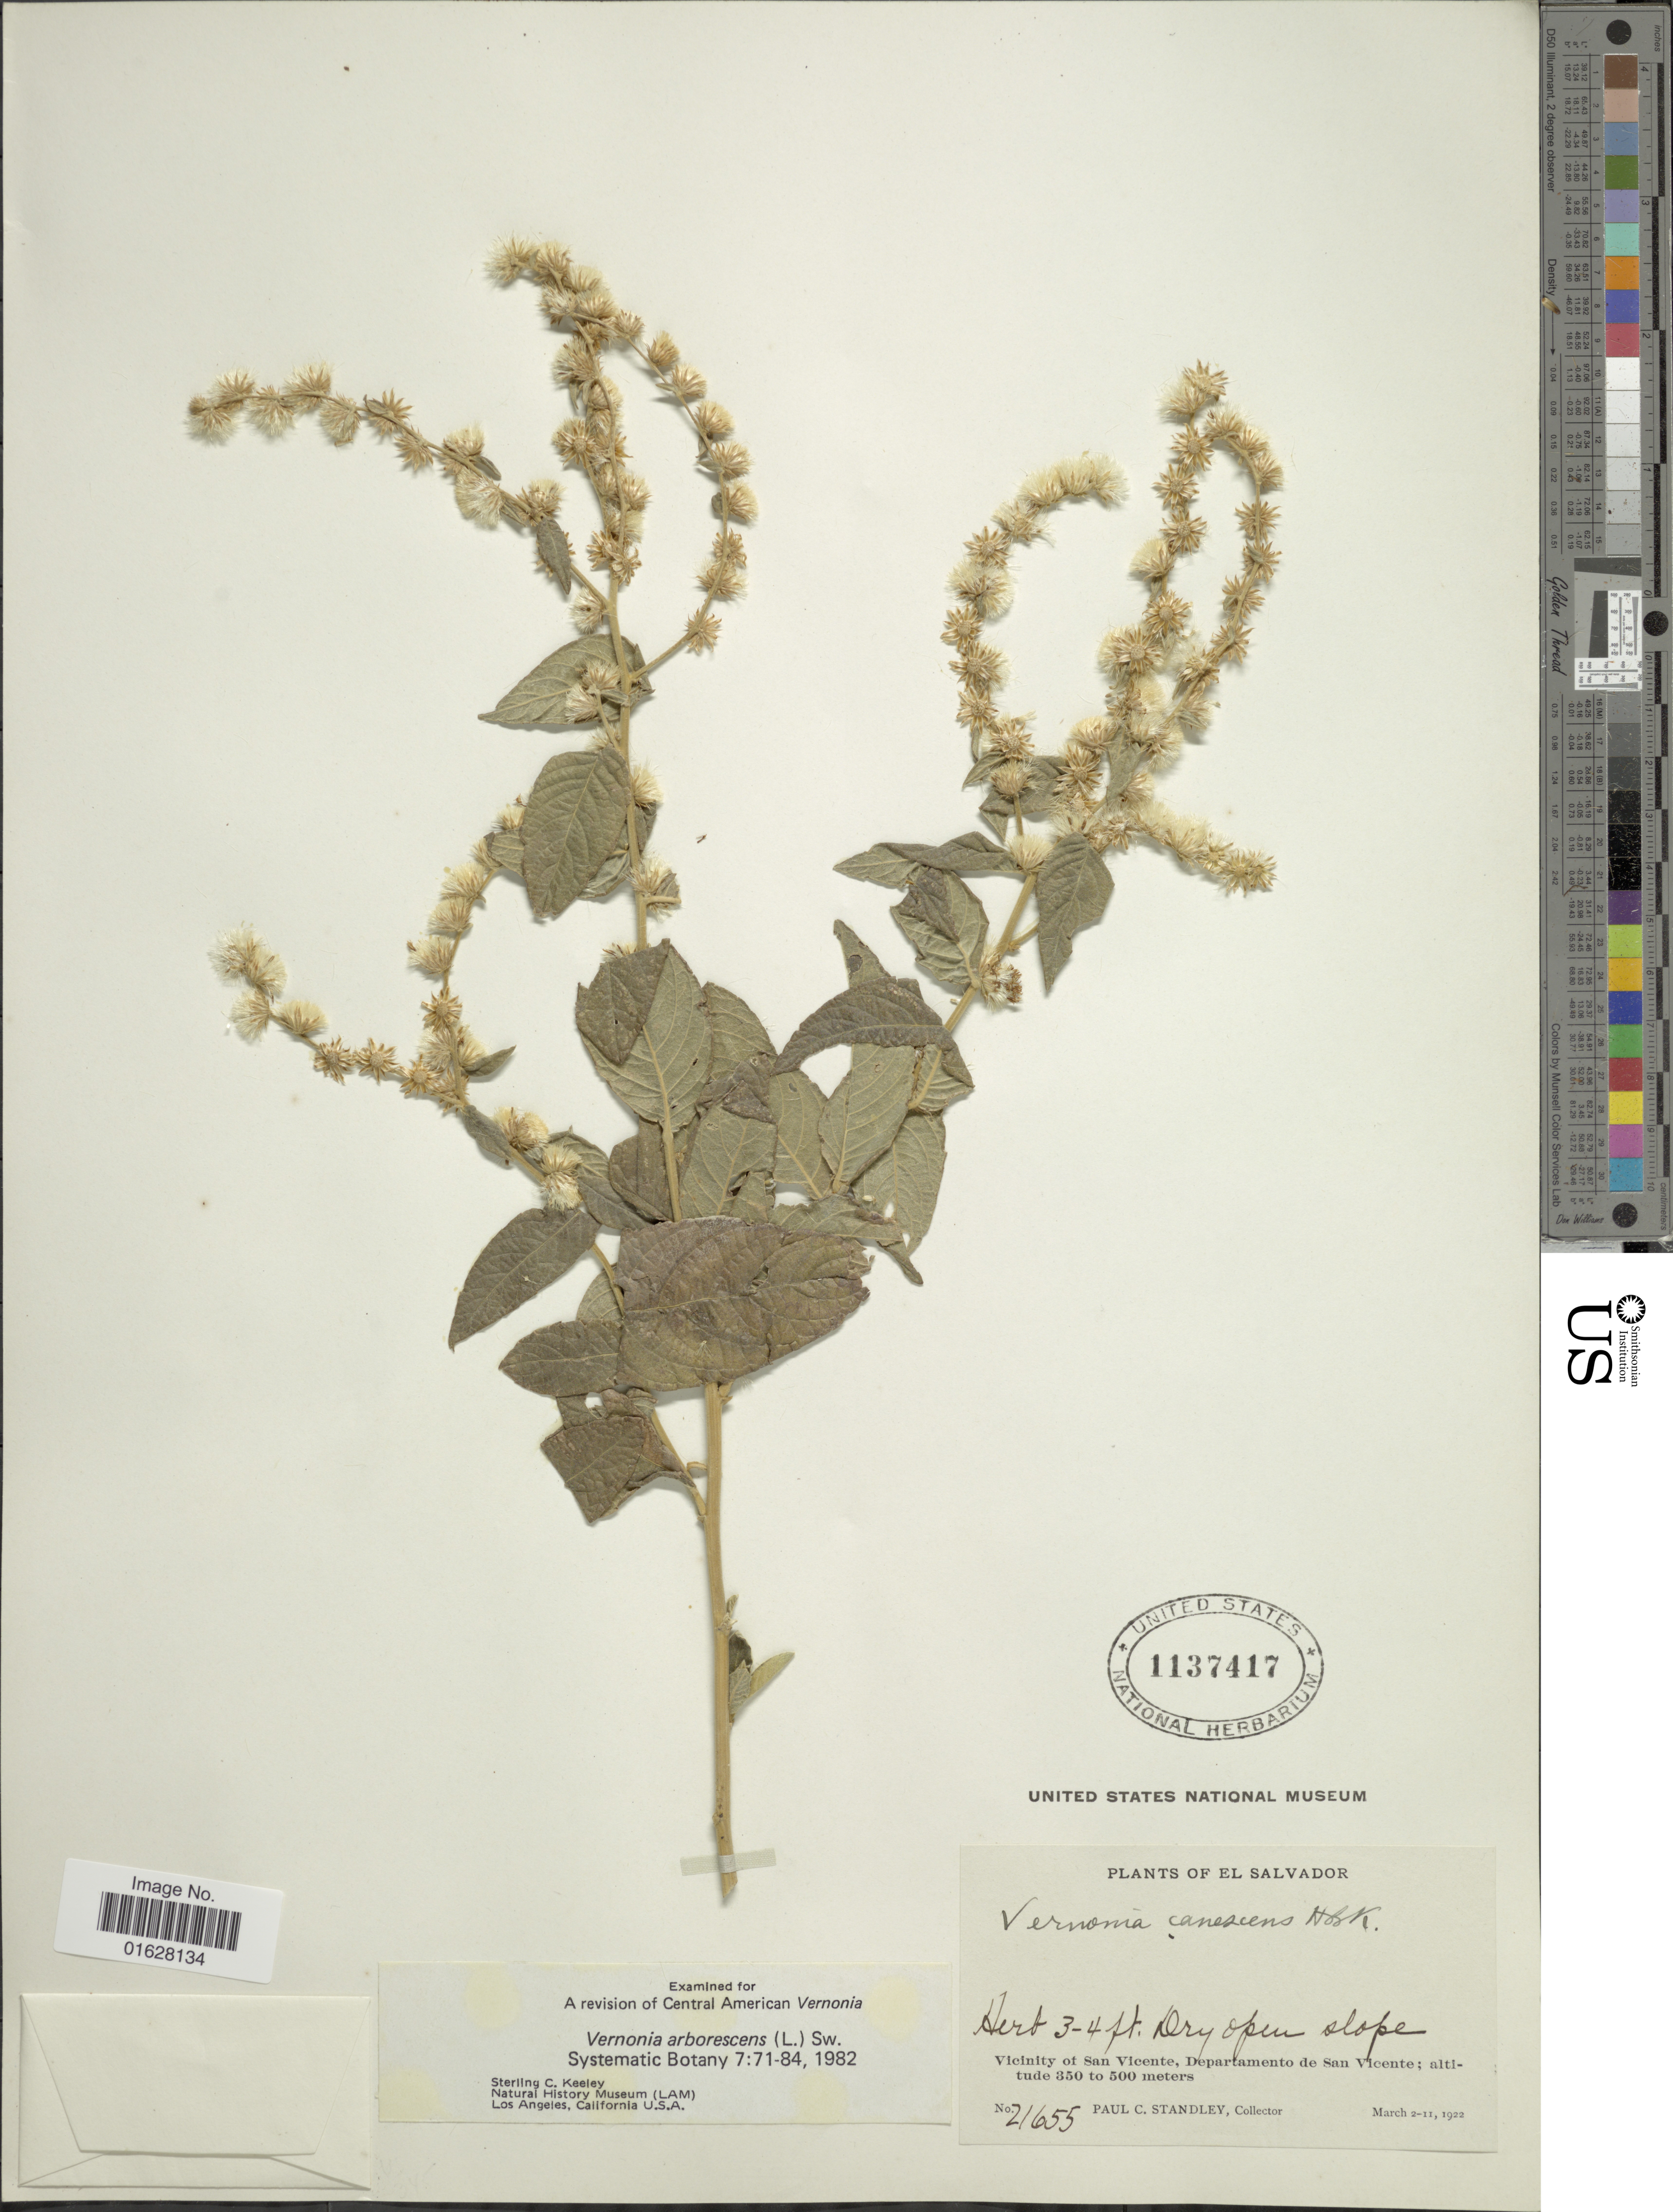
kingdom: Plantae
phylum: Tracheophyta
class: Magnoliopsida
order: Asterales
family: Asteraceae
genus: Lepidaploa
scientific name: Lepidaploa canescens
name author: (Kunth) H. Rob.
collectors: P. C. Standley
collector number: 21655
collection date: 1922-03-02/1922-03-11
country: El Salvador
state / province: San Vincente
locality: El Salvador. Vicinity of San Vincente, Departamento de San Vincente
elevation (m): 350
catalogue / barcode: US 1137417